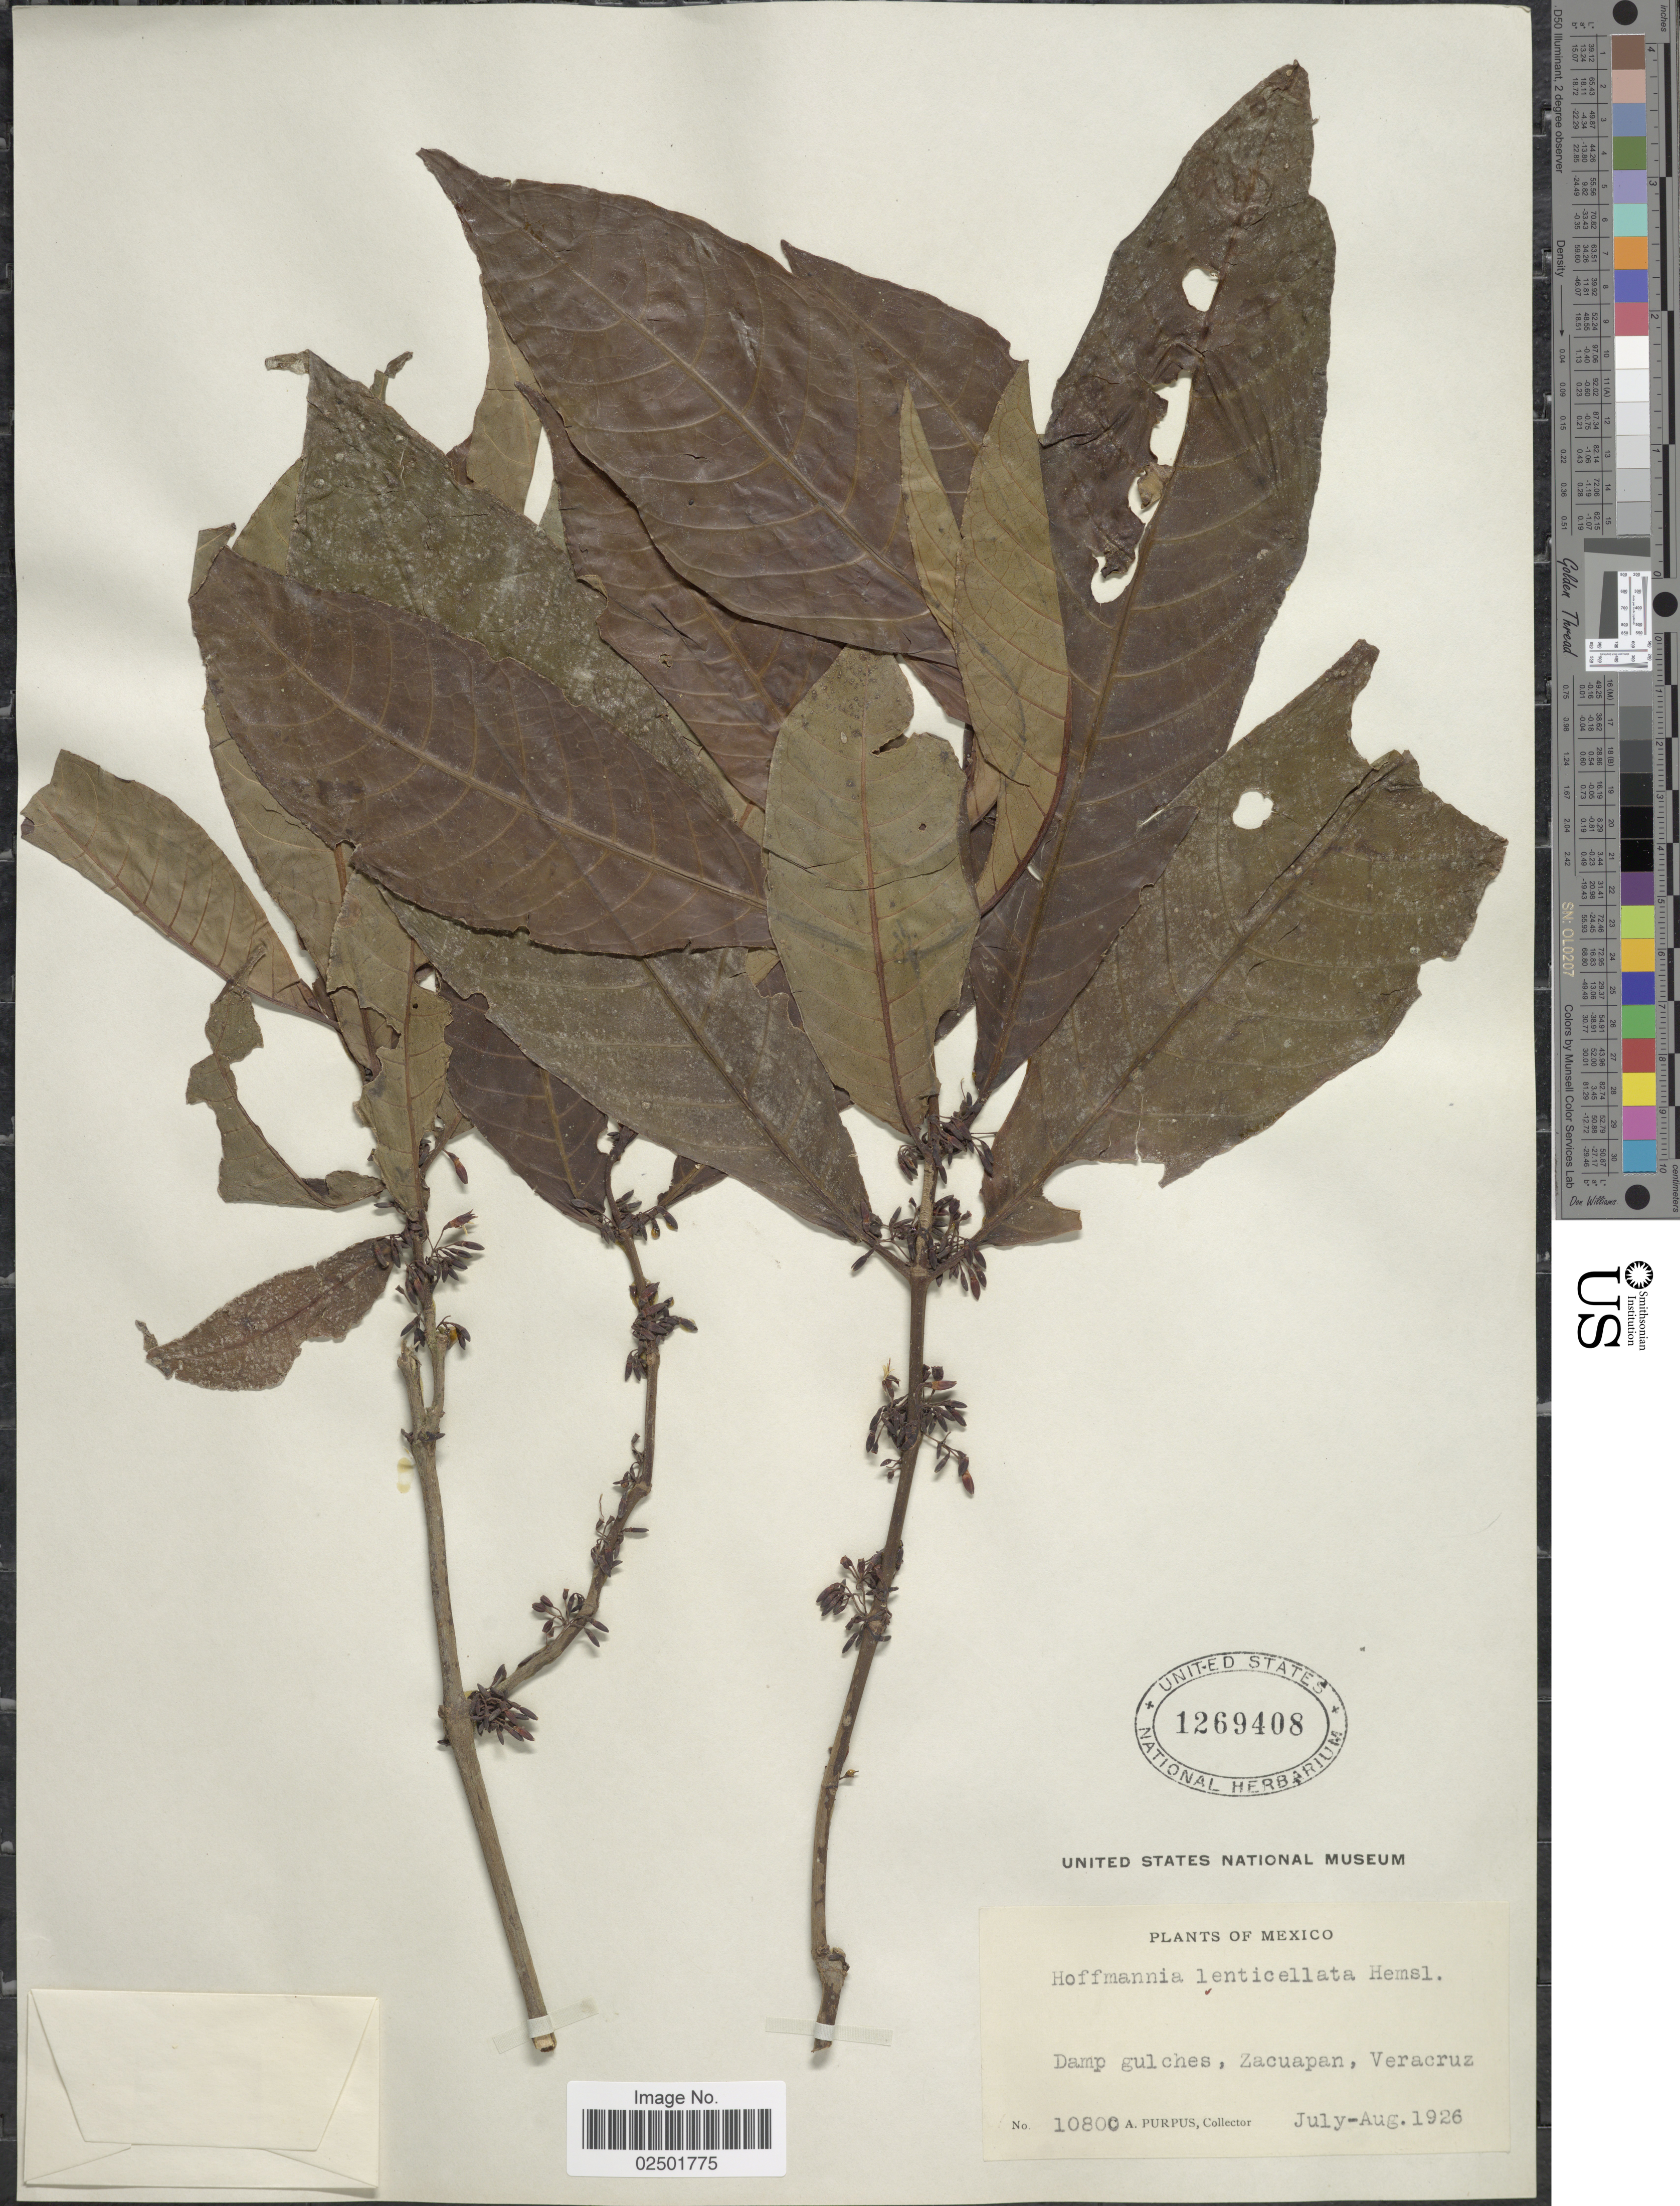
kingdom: Plantae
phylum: Tracheophyta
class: Magnoliopsida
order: Gentianales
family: Rubiaceae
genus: Hoffmannia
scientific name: Hoffmannia lenticellata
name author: Hemsl.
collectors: C. A. Purpus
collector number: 10800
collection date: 1926-07/1926-08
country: Mexico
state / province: Veracruz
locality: Damp gulches, Zacuapan, Veracruz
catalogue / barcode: US 1269408